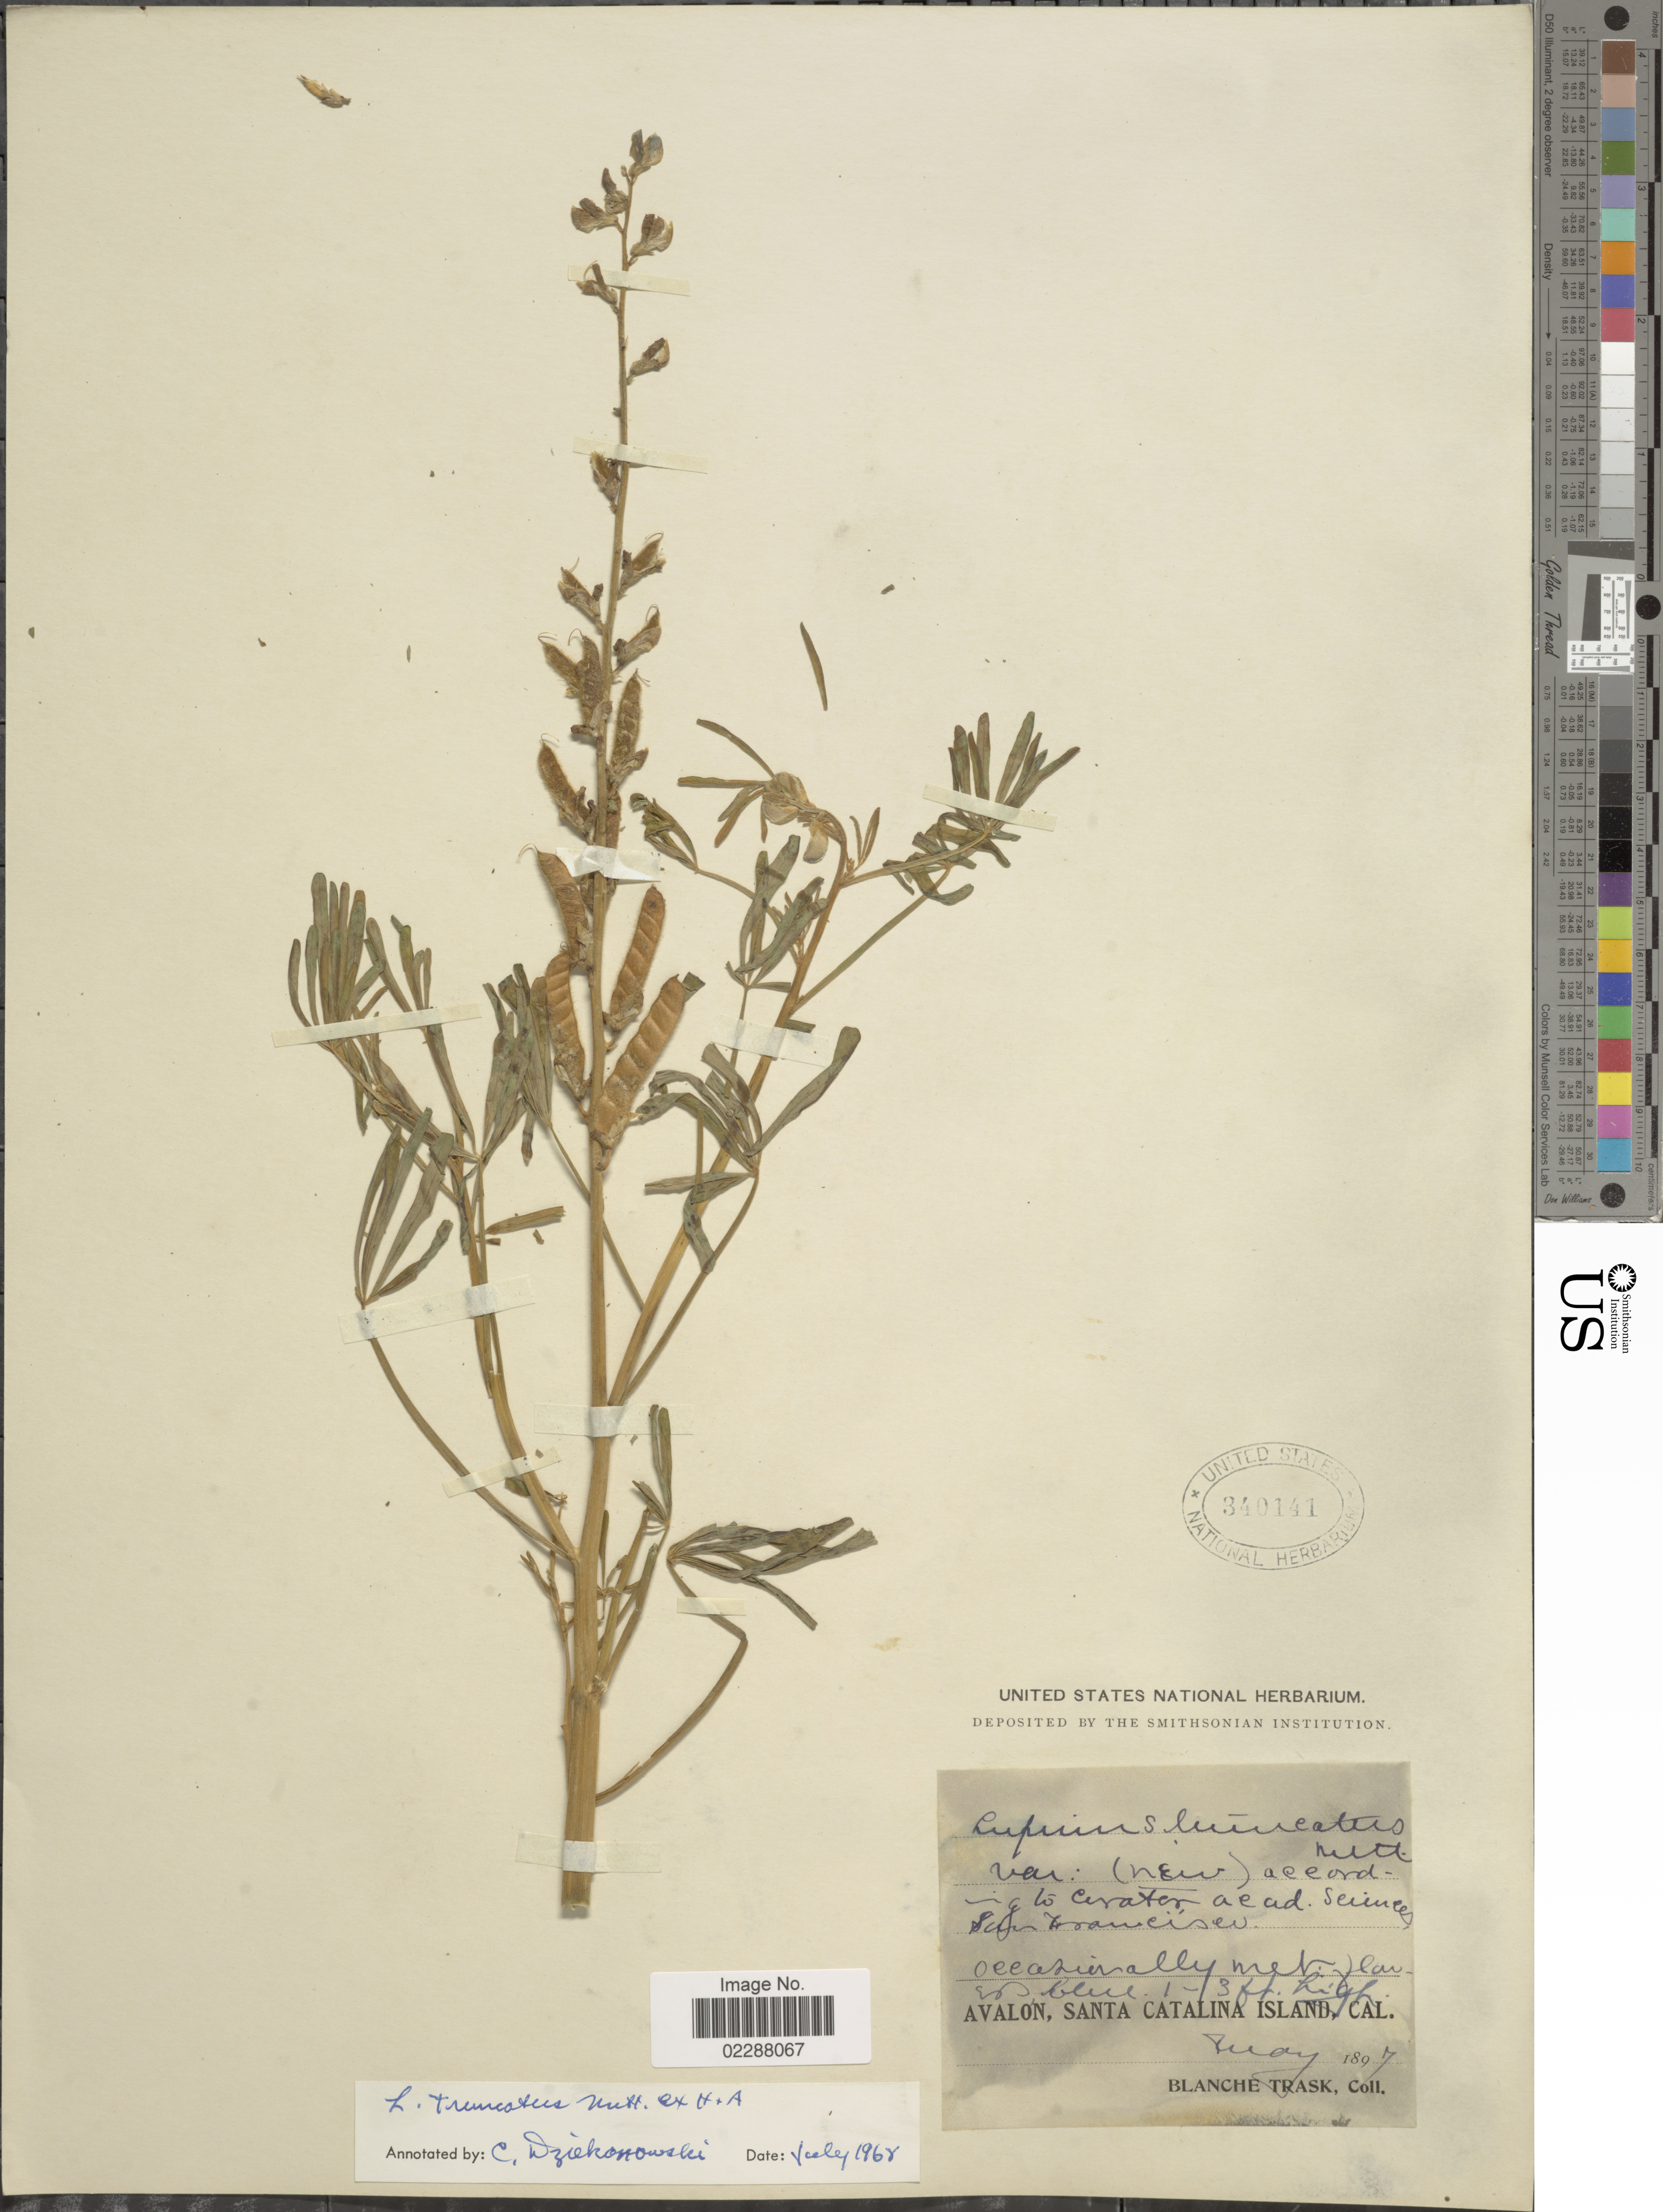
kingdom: Plantae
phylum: Tracheophyta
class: Magnoliopsida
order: Fabales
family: Fabaceae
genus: Lupinus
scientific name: Lupinus truncatus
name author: Nutt. ex Hook. & Arn.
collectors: B. Trask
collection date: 1897-08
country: United States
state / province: California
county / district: Los Angeles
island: Santa Catalina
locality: Avalon, Santa Catalina Island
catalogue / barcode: US 340141